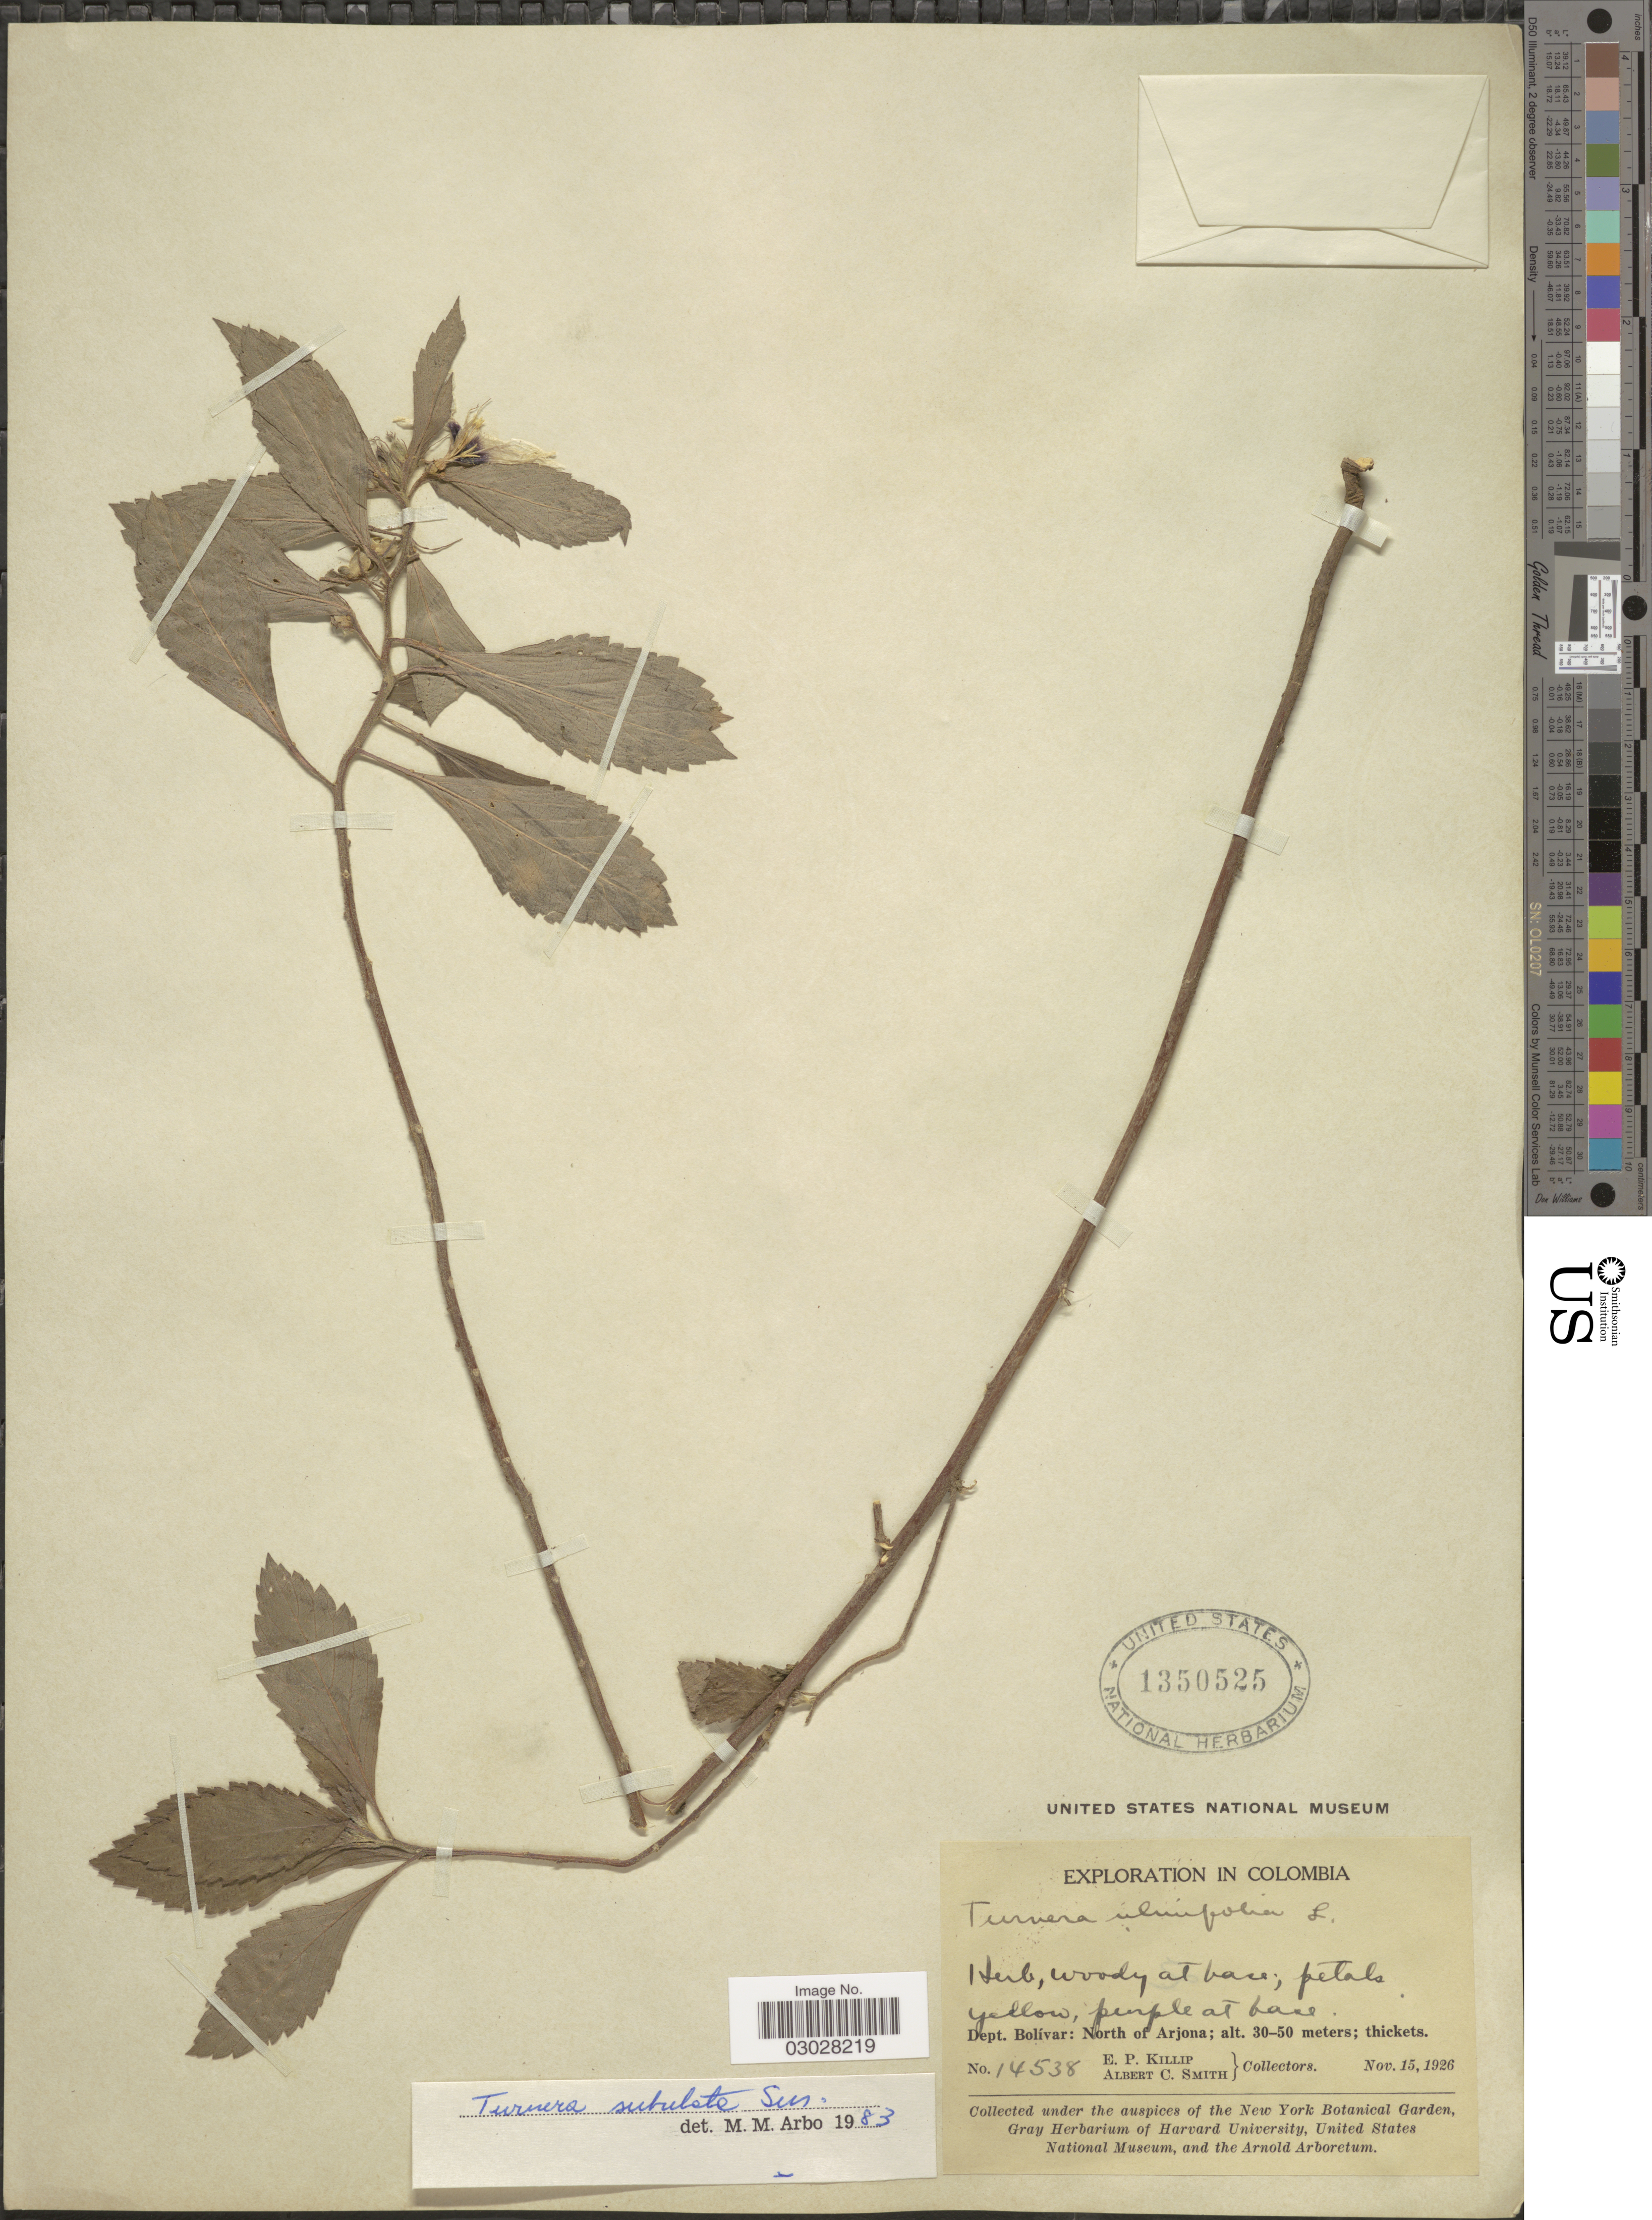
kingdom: Plantae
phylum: Tracheophyta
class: Magnoliopsida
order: Malpighiales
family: Turneraceae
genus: Turnera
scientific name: Turnera subulata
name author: Sm.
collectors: E. P. Killip & A. C. Smith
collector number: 14538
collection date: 1926-11-15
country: Colombia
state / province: Bolívar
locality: Dept. Bolívar: North of Arjona.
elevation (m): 30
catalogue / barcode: US 1350525